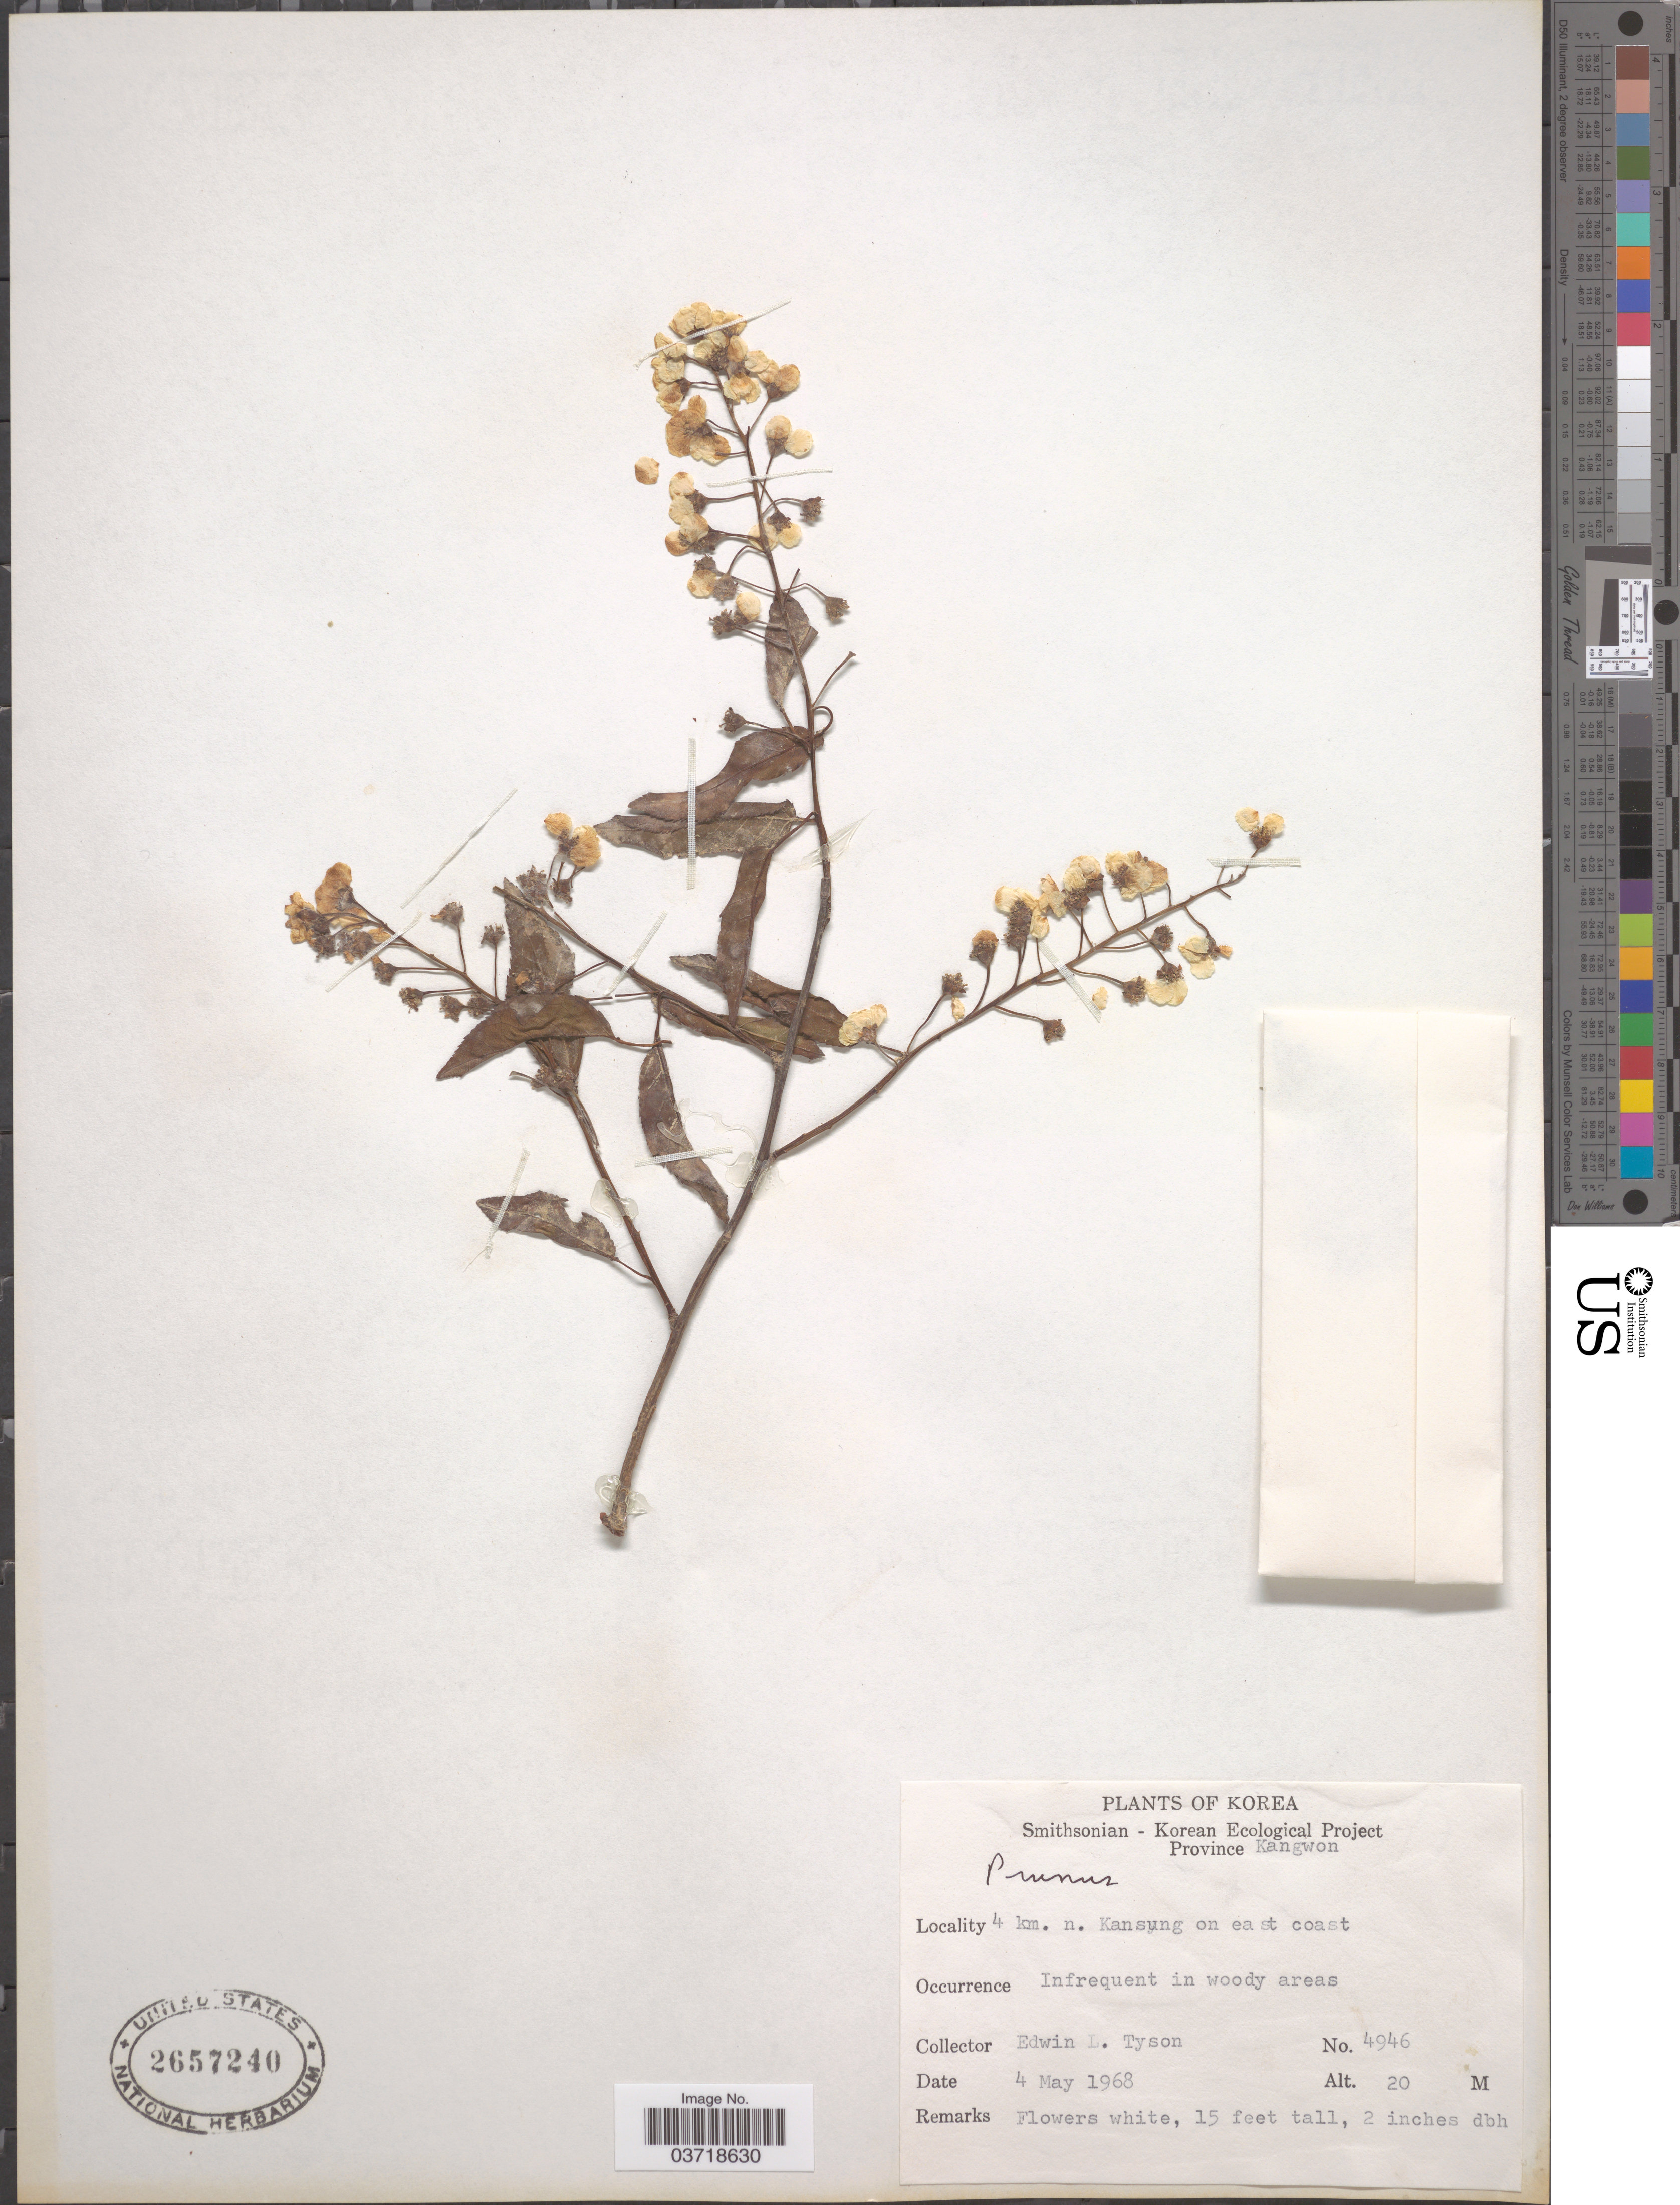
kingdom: Plantae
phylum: Tracheophyta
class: Magnoliopsida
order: Rosales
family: Rosaceae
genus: Prunus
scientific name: Prunus sp.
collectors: E. L. Tyson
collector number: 4946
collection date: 1968-05-04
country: North Korea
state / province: Kangwon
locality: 4 km. n. Kansung on east coast.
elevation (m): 20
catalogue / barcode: US 2657240